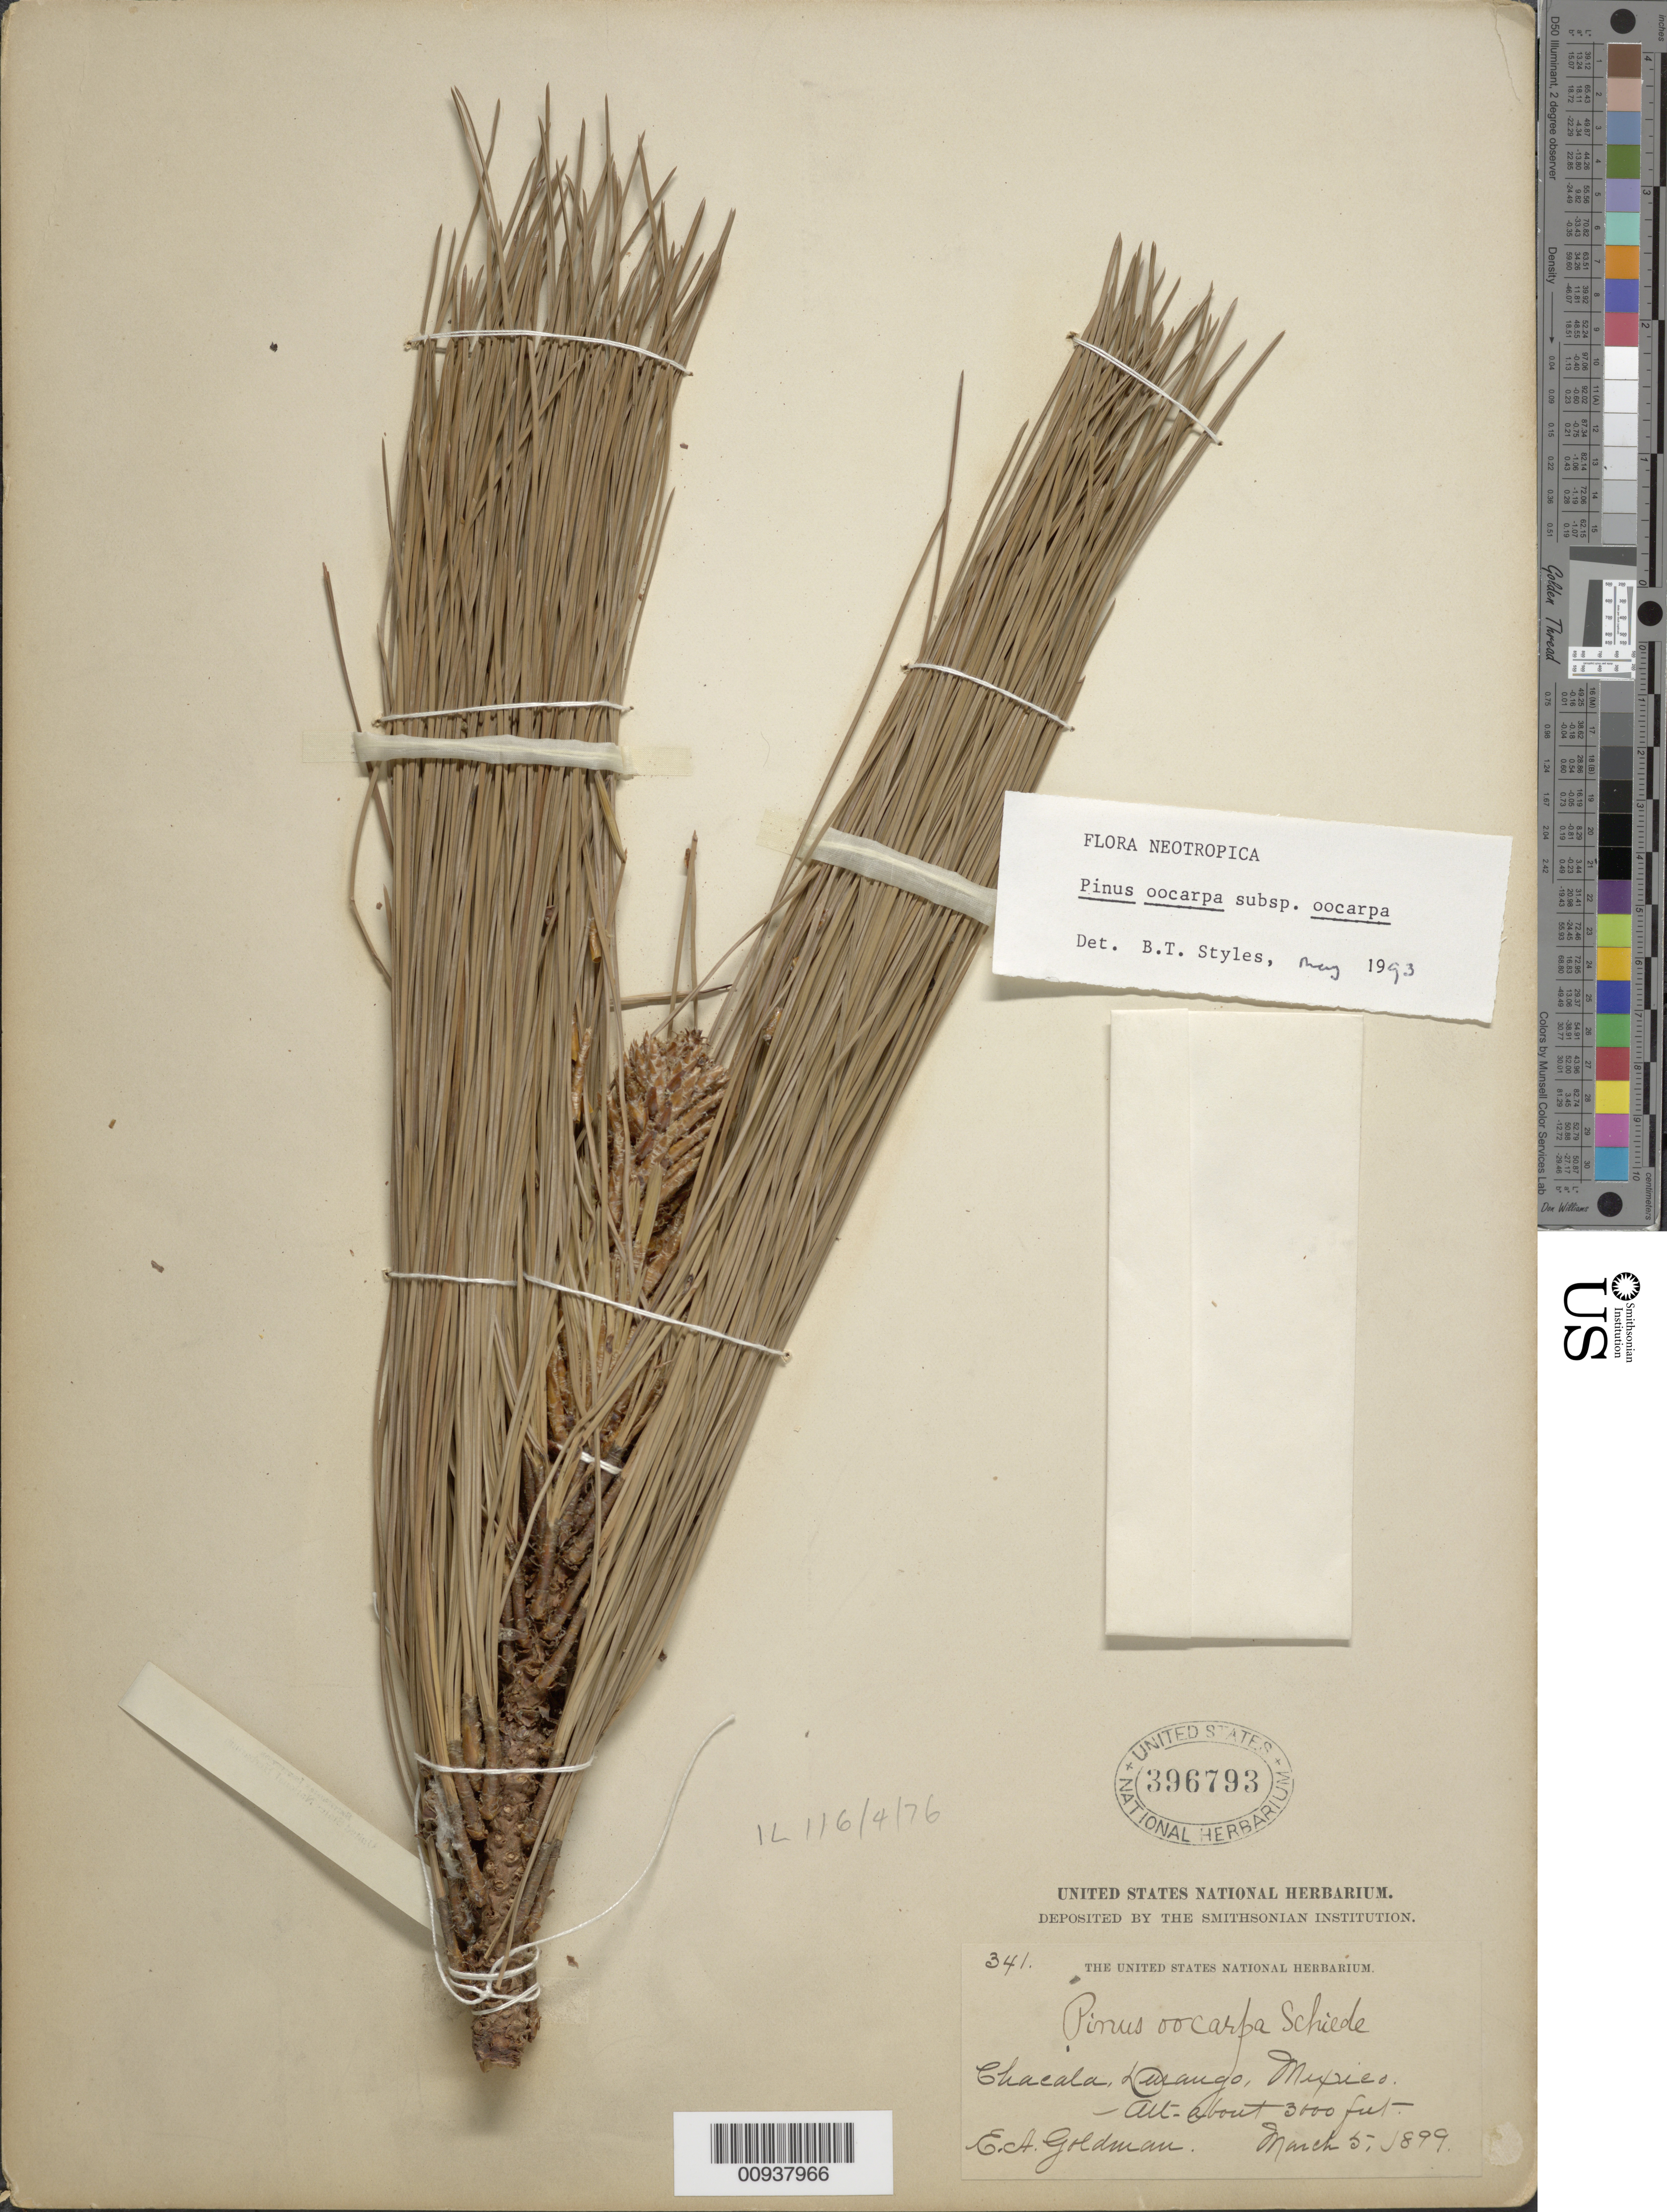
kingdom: Plantae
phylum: Tracheophyta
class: Pinopsida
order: Pinales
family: Pinaceae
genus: Pinus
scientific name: Pinus oocarpa subsp. oocarpa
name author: Schiede ex Schltdl.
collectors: E. A. Goldman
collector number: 341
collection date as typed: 05 Mar 1899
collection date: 1899-03-05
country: Mexico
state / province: Durango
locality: Chacala.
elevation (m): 914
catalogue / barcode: US 396793